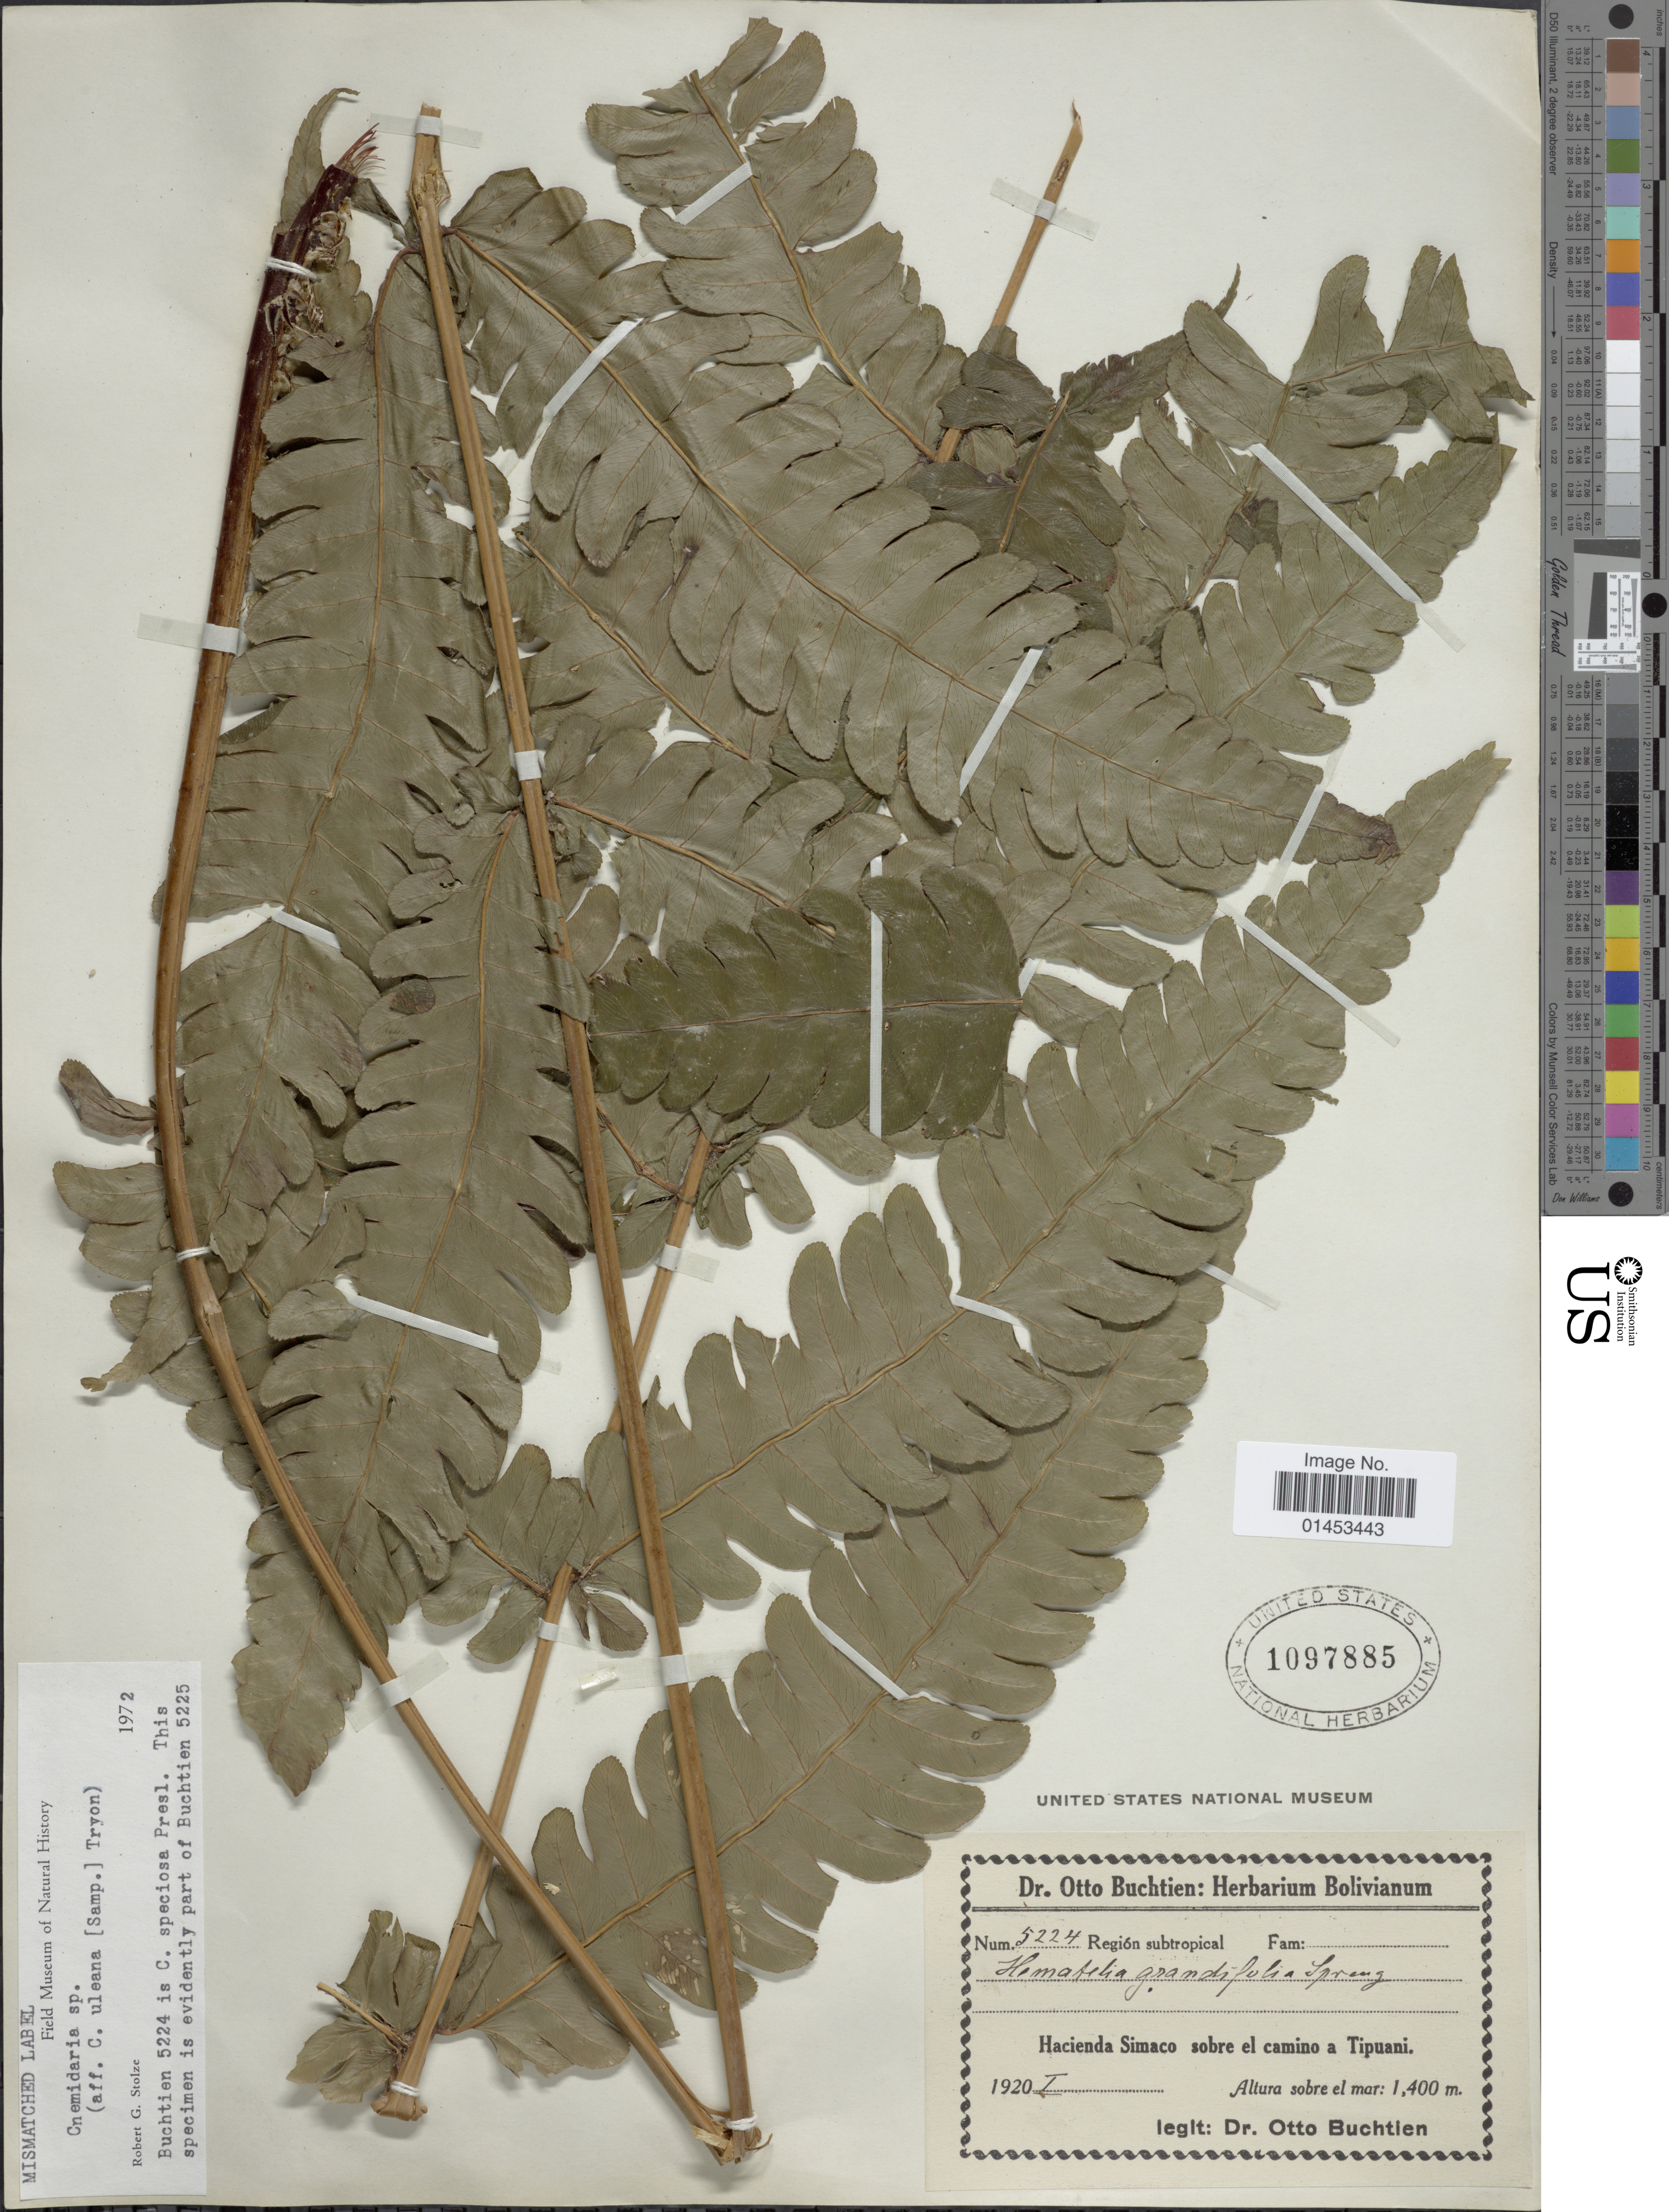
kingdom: Plantae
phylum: Tracheophyta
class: Polypodiopsida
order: Cyatheales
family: Cyatheaceae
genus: Cyathea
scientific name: Cyathea sp.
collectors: O. Buchtien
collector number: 5224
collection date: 1920-01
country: Bolivia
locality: Region subtropical, Hacienda Simaco sobre el camino a Tipuani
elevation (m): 1400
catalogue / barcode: US 1097885